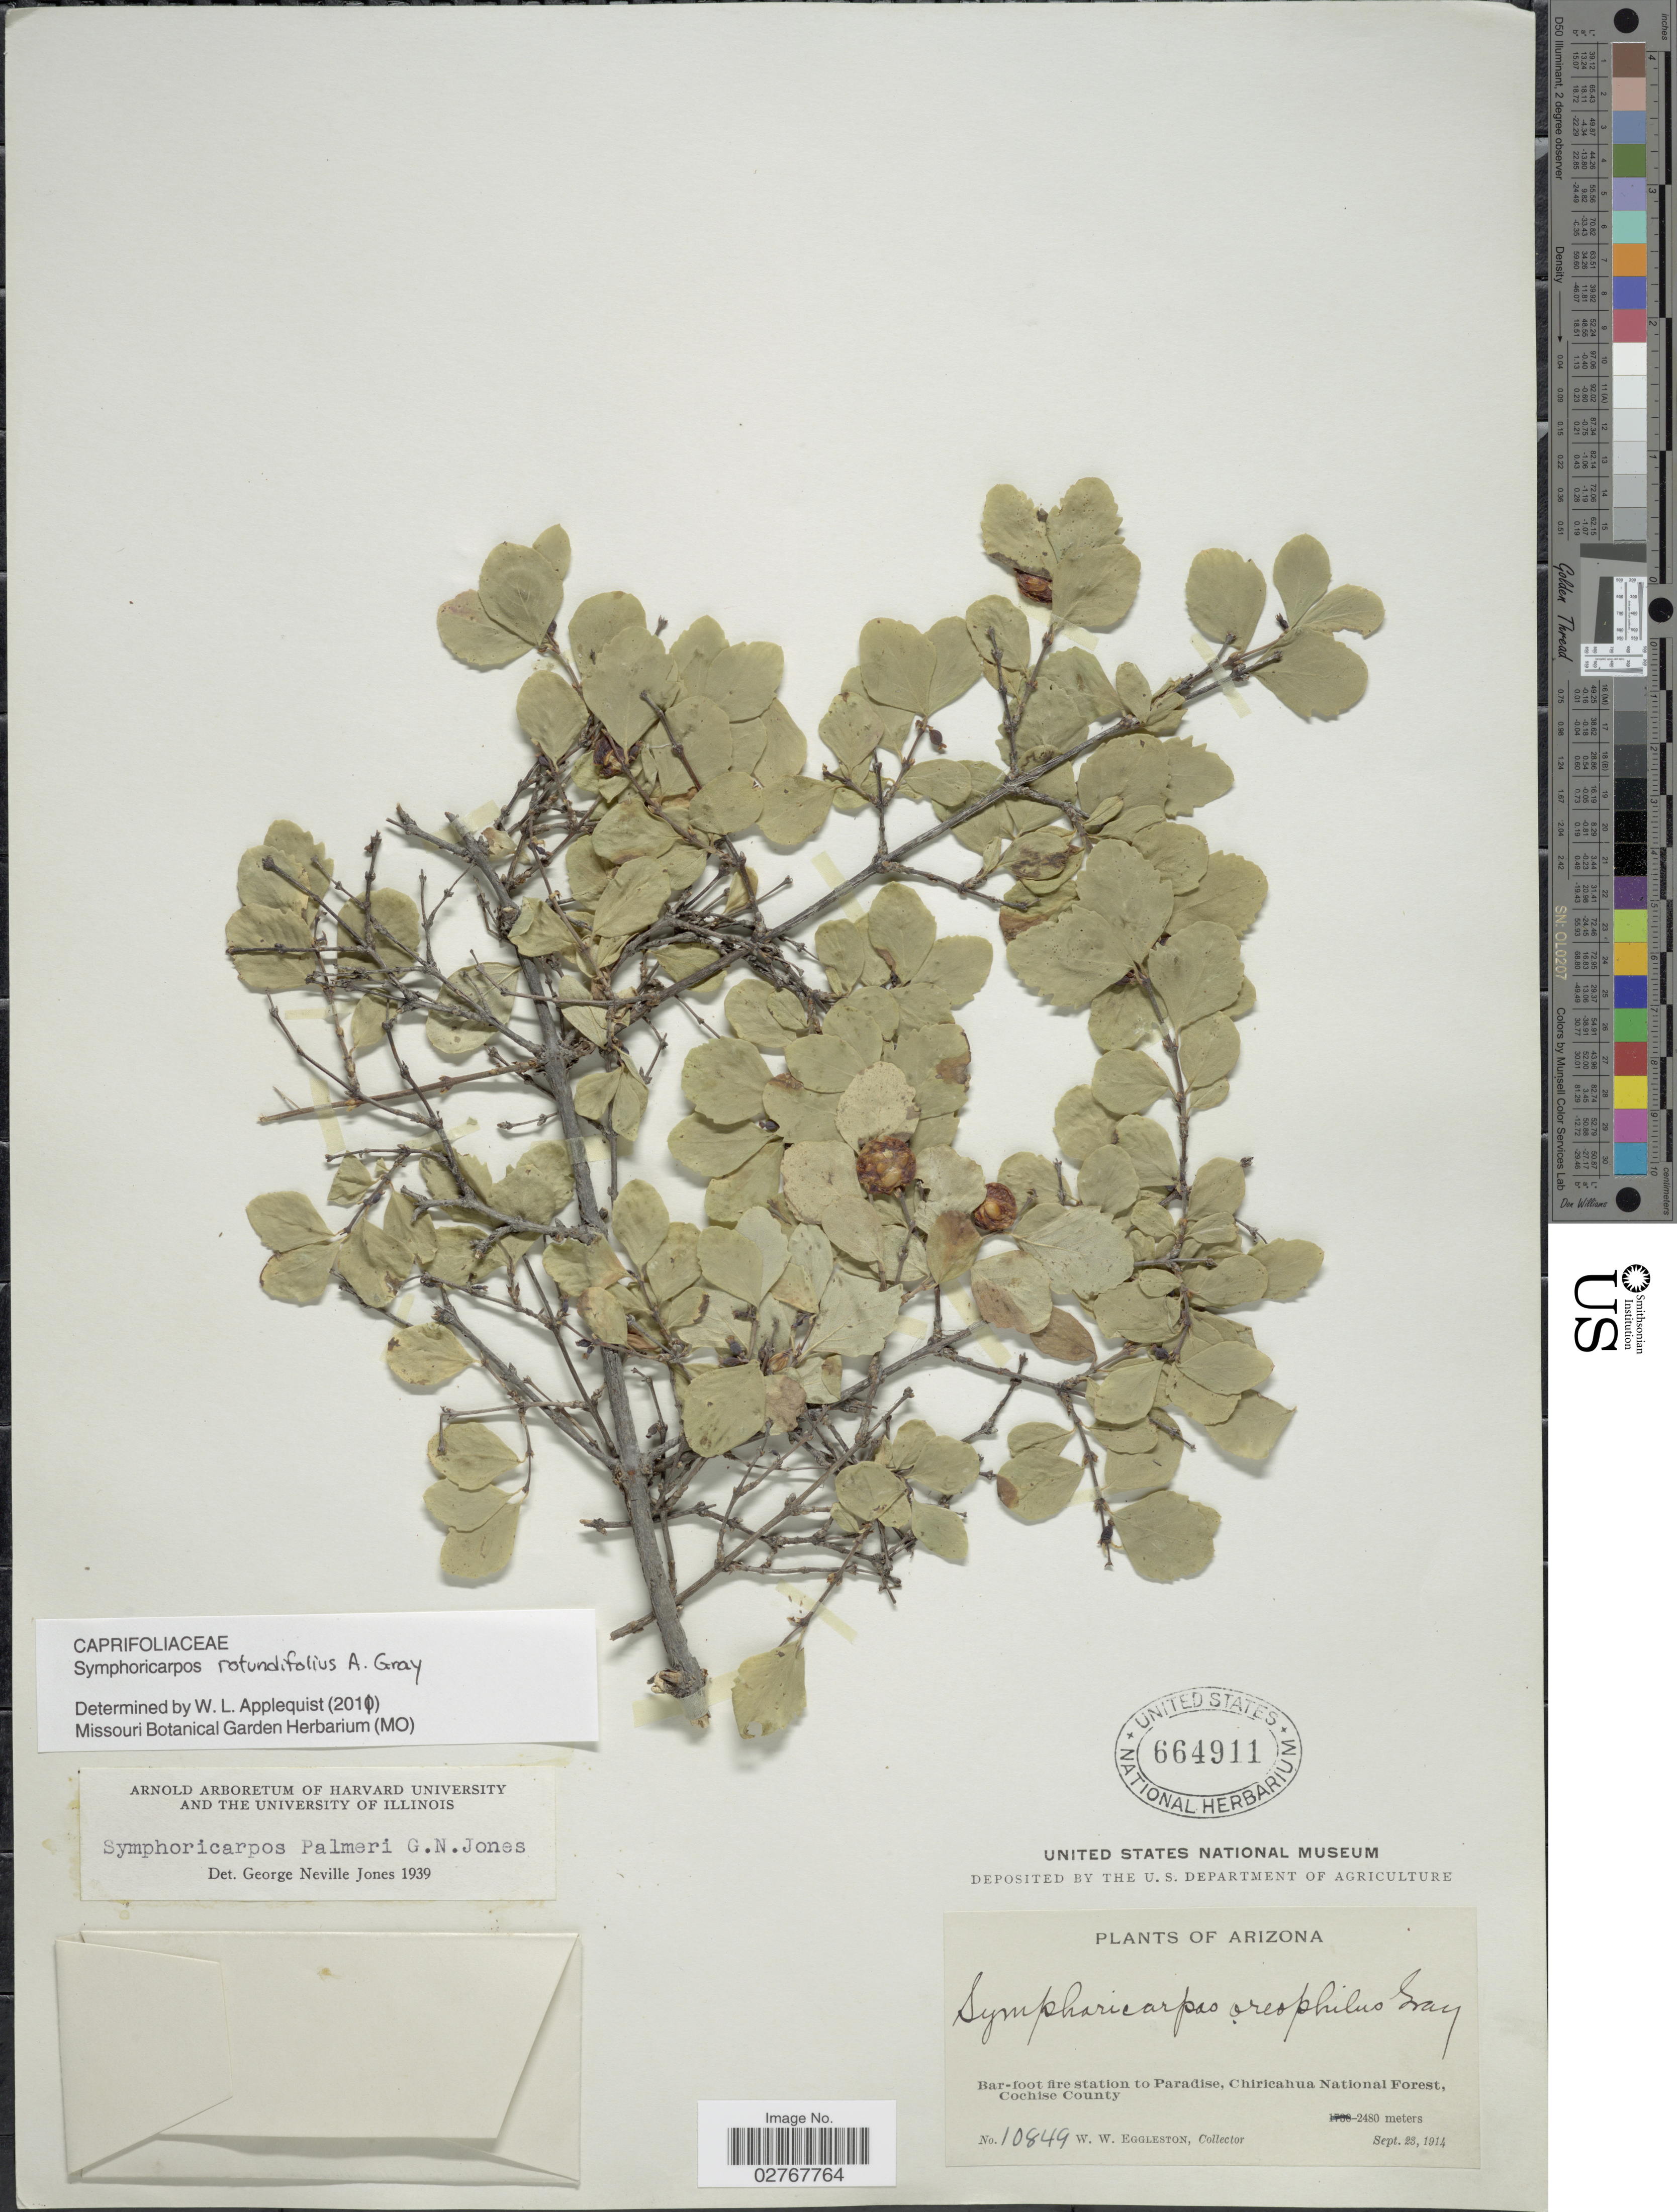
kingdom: Plantae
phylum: Tracheophyta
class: Magnoliopsida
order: Dipsacales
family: Caprifoliaceae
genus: Symphoricarpos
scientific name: Symphoricarpos rotundifolius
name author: A. Gray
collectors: W. W. Eggleston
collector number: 10849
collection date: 1914-09-23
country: United States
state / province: Arizona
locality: Bar-foot fire station to Paradise, Chiricahua National Forest, Cochise County.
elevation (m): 2480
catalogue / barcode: US 664911